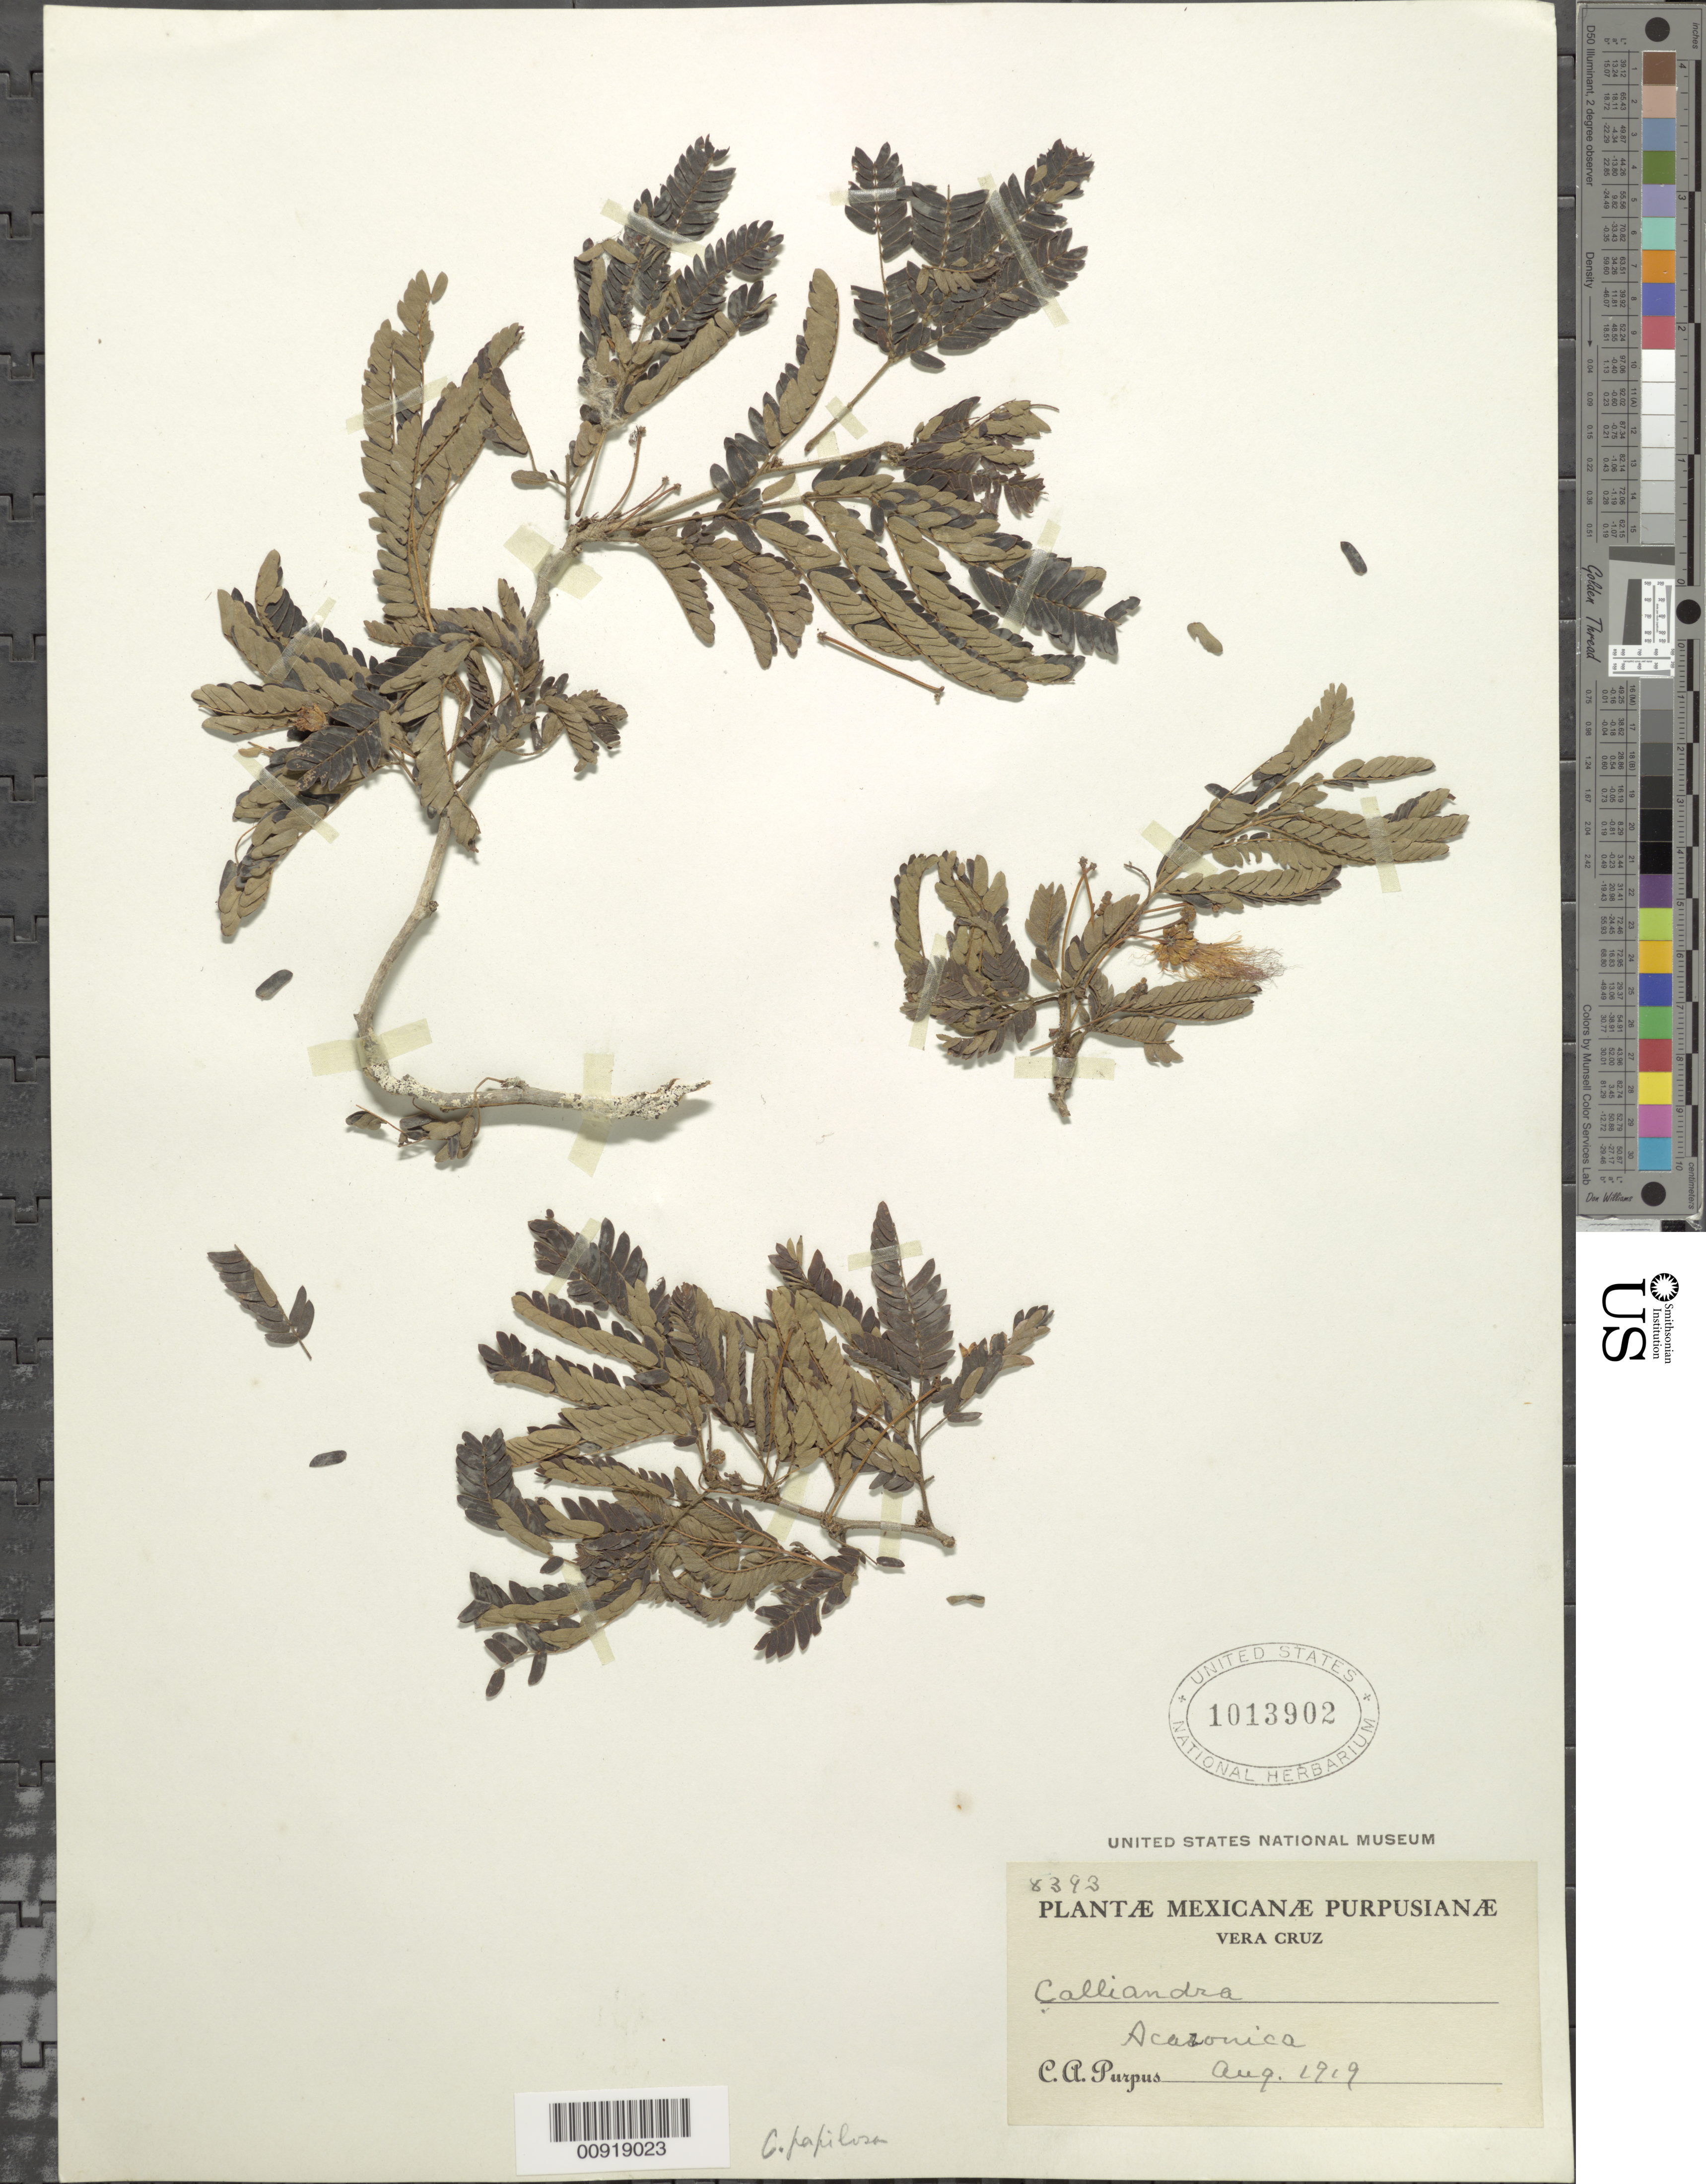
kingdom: Plantae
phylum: Tracheophyta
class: Magnoliopsida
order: Fabales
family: Fabaceae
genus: Calliandra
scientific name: Calliandra papillosa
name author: (Britton) Standl.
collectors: C. A. Purpus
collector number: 8393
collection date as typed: Aug 1919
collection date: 1919-08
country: Mexico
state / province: Veracruz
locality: Acazónica, Veracruz.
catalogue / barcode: US 1013902